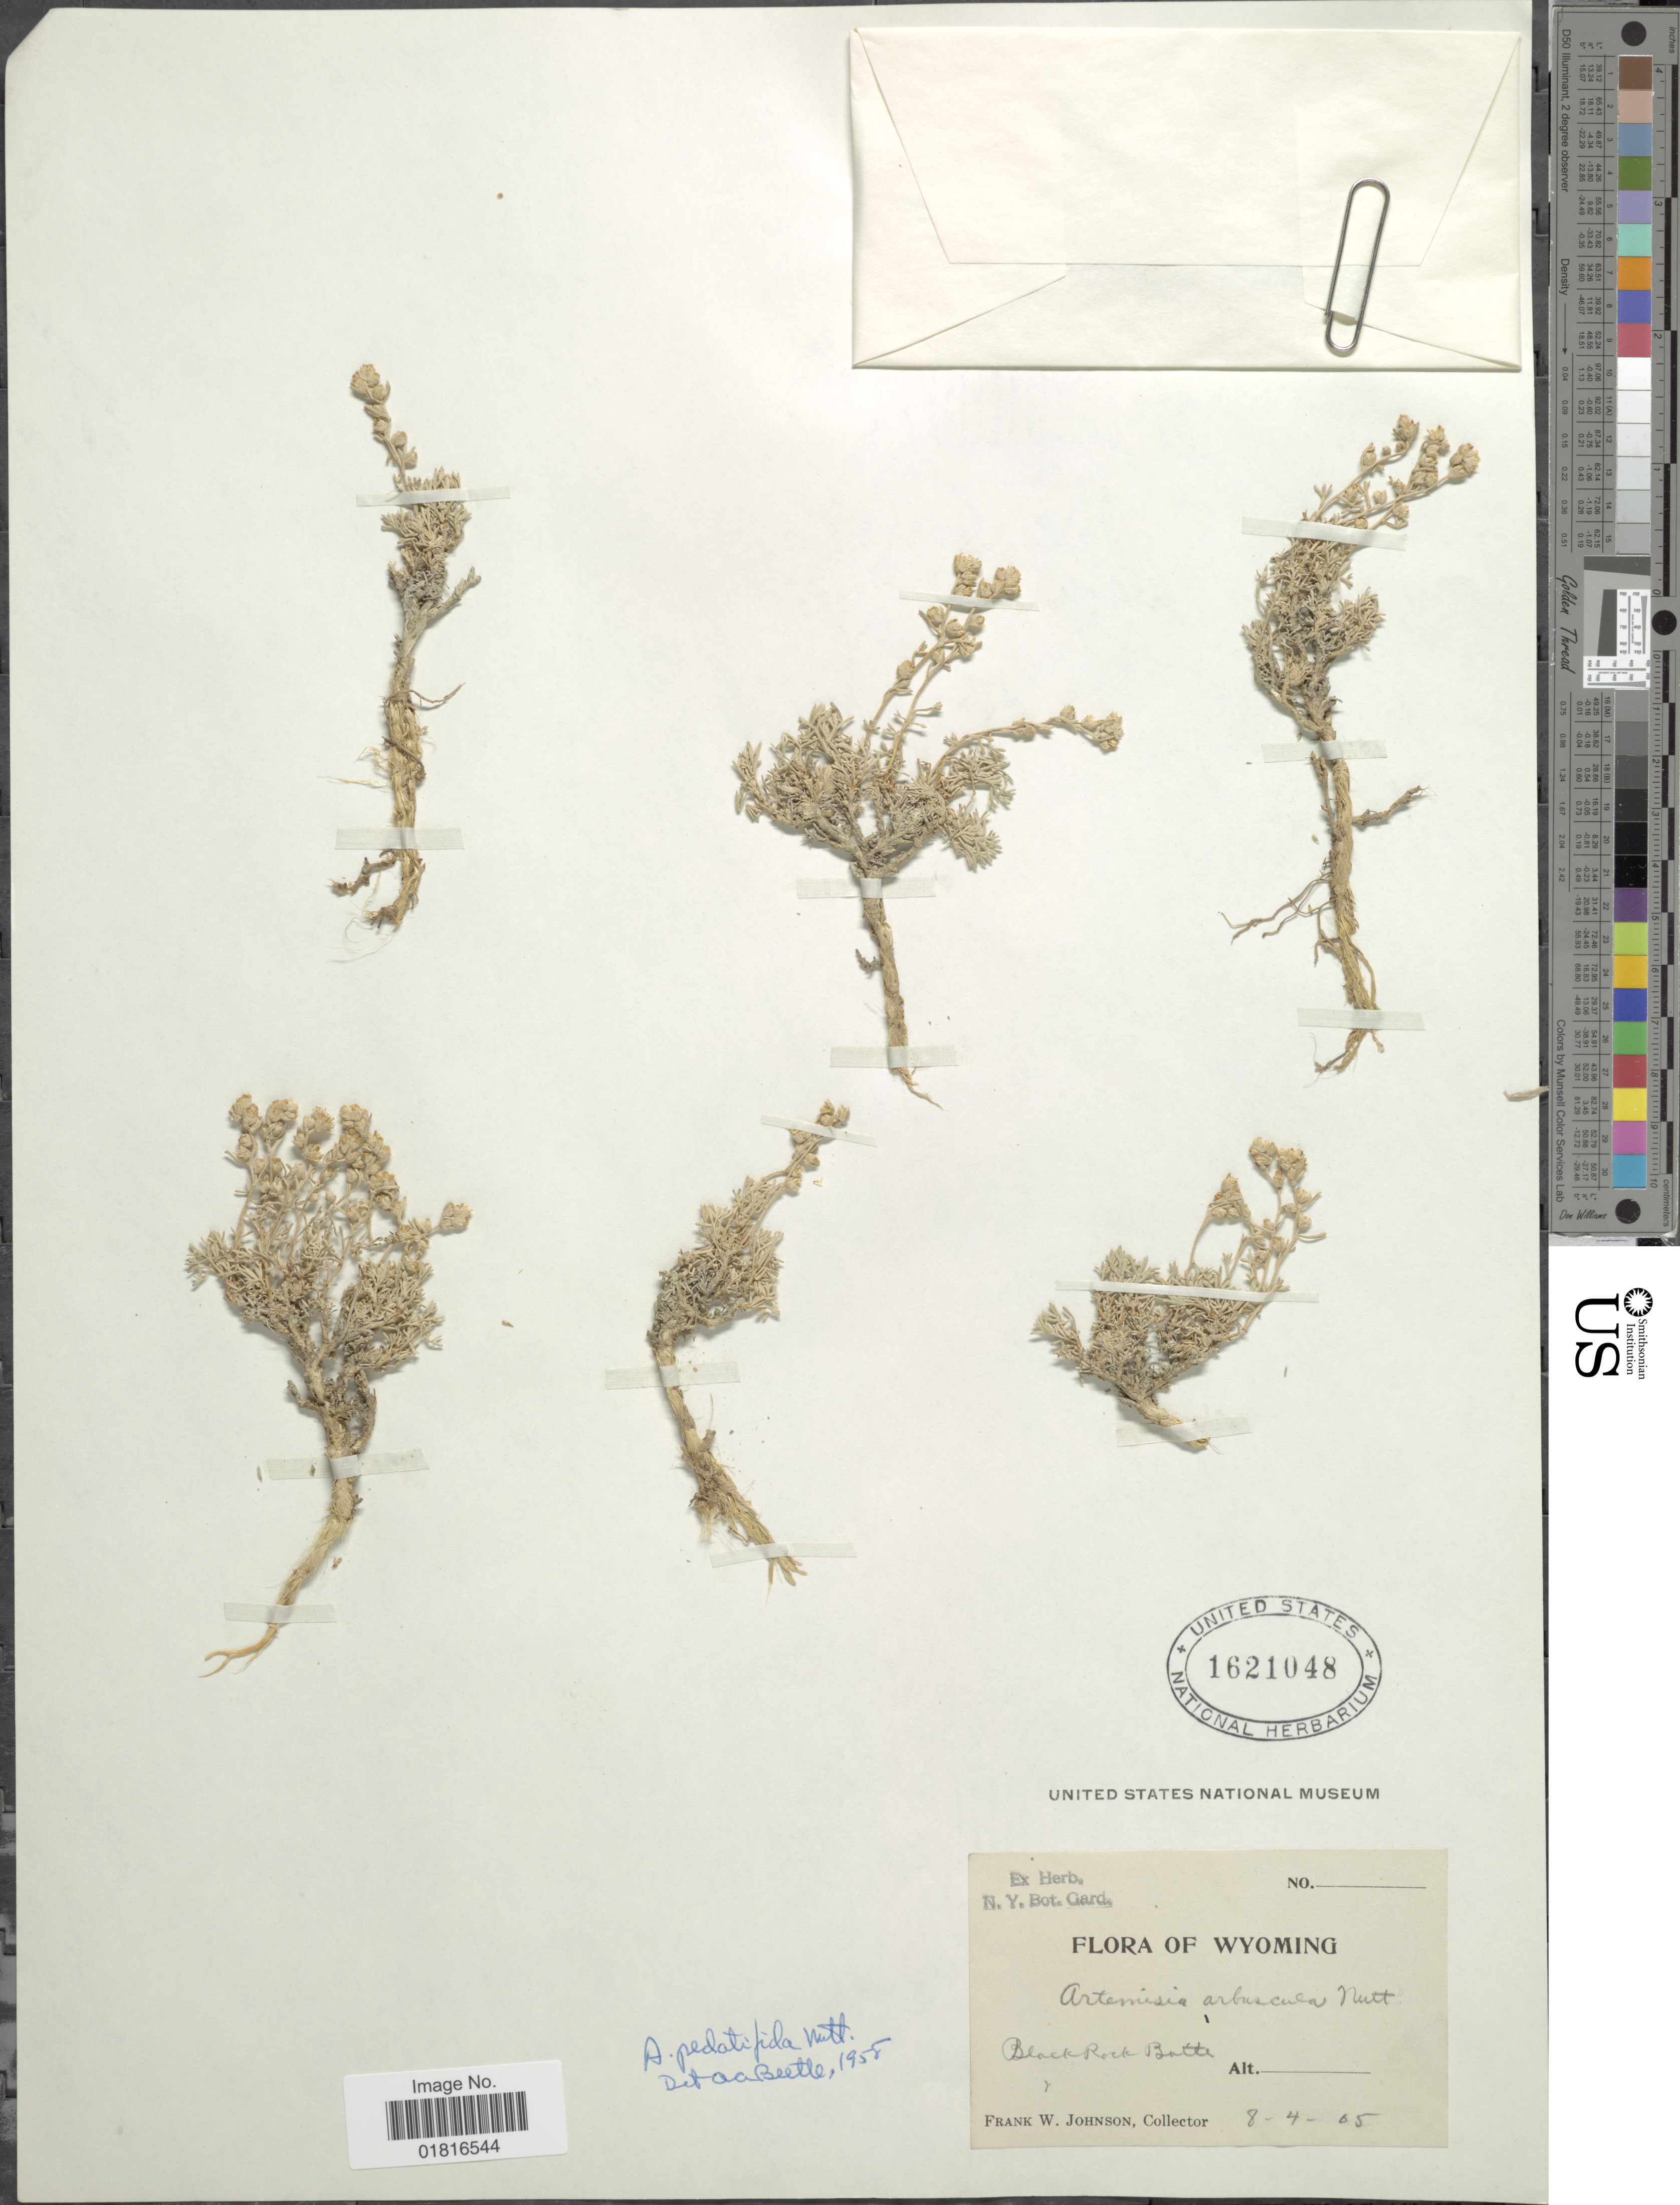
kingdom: Plantae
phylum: Tracheophyta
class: Magnoliopsida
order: Asterales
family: Asteraceae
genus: Artemisia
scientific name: Artemisia pedatifida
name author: Nutt.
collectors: F. W. Johnson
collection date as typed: Transcribed d/m/y: 8/4/5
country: United States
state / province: Wyoming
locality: Black Rock Butte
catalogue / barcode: US 1621048